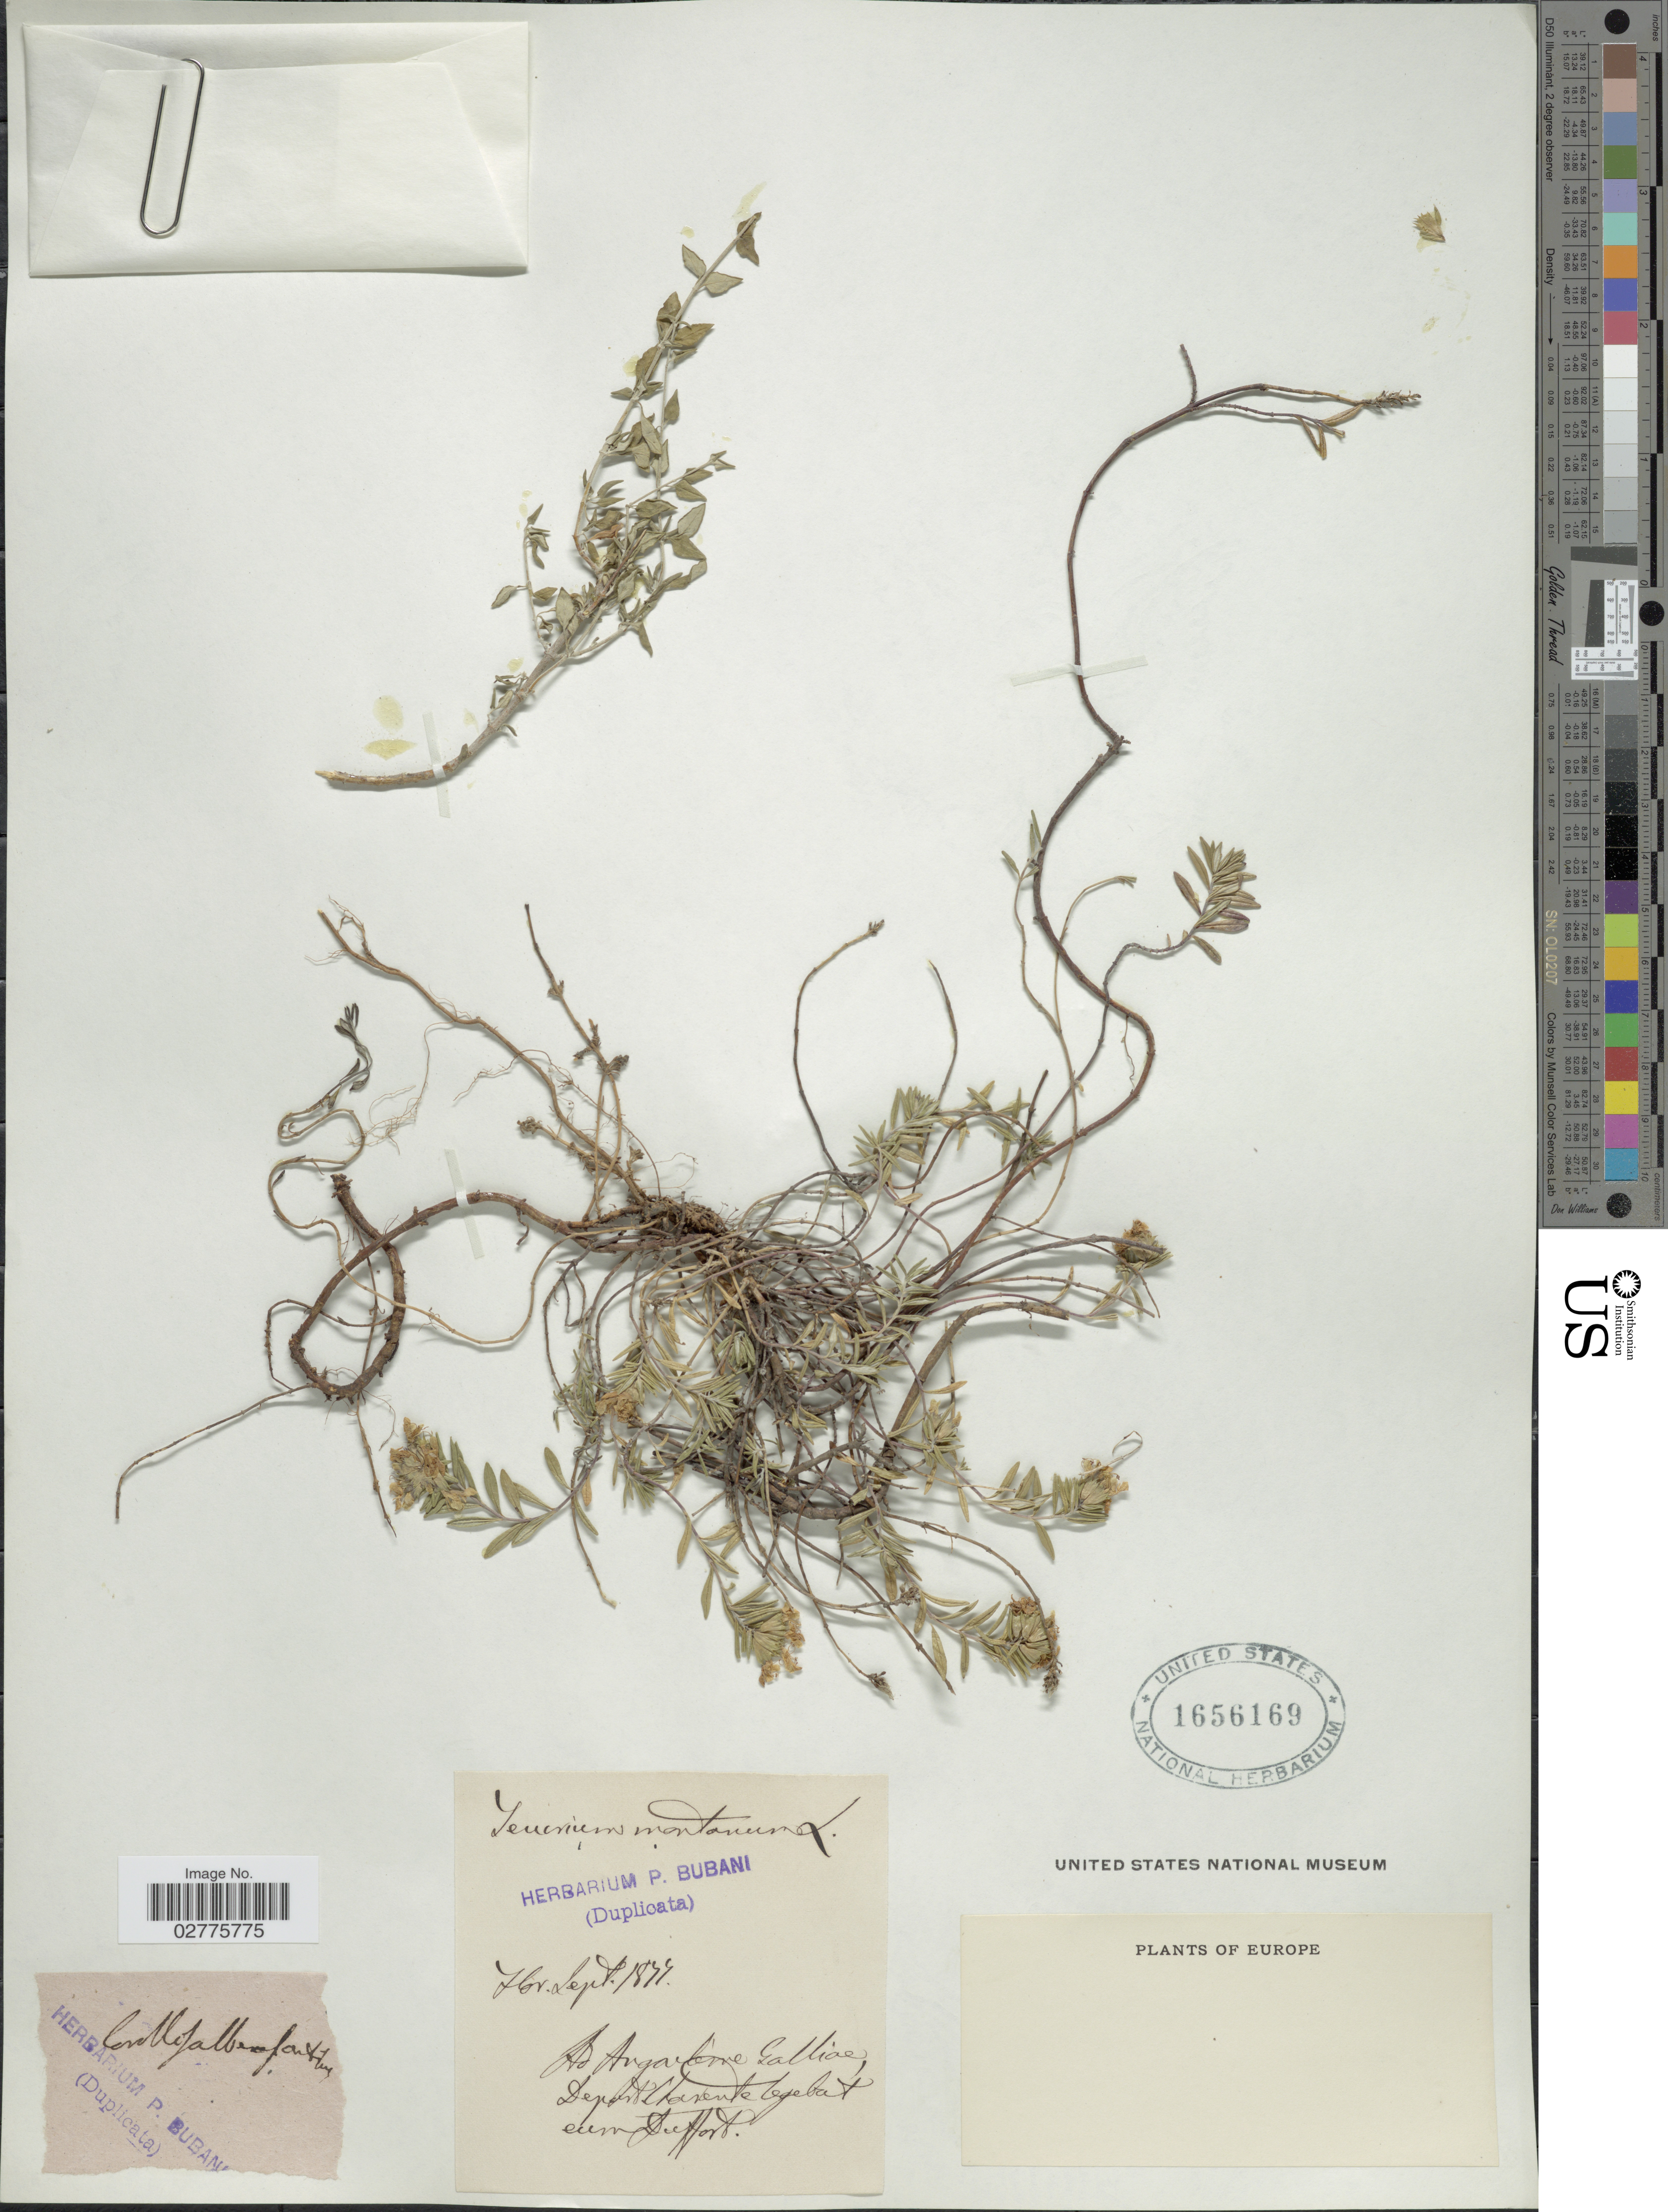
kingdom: Plantae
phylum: Tracheophyta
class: Magnoliopsida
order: Lamiales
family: Lamiaceae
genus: Teucrium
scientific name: Teucrium montanum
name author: L.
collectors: ex herb. P. Bubani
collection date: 1877-09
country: France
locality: Ad Argavlève Galliae Depart Charente genat eum Duffort.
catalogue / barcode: US 1656169